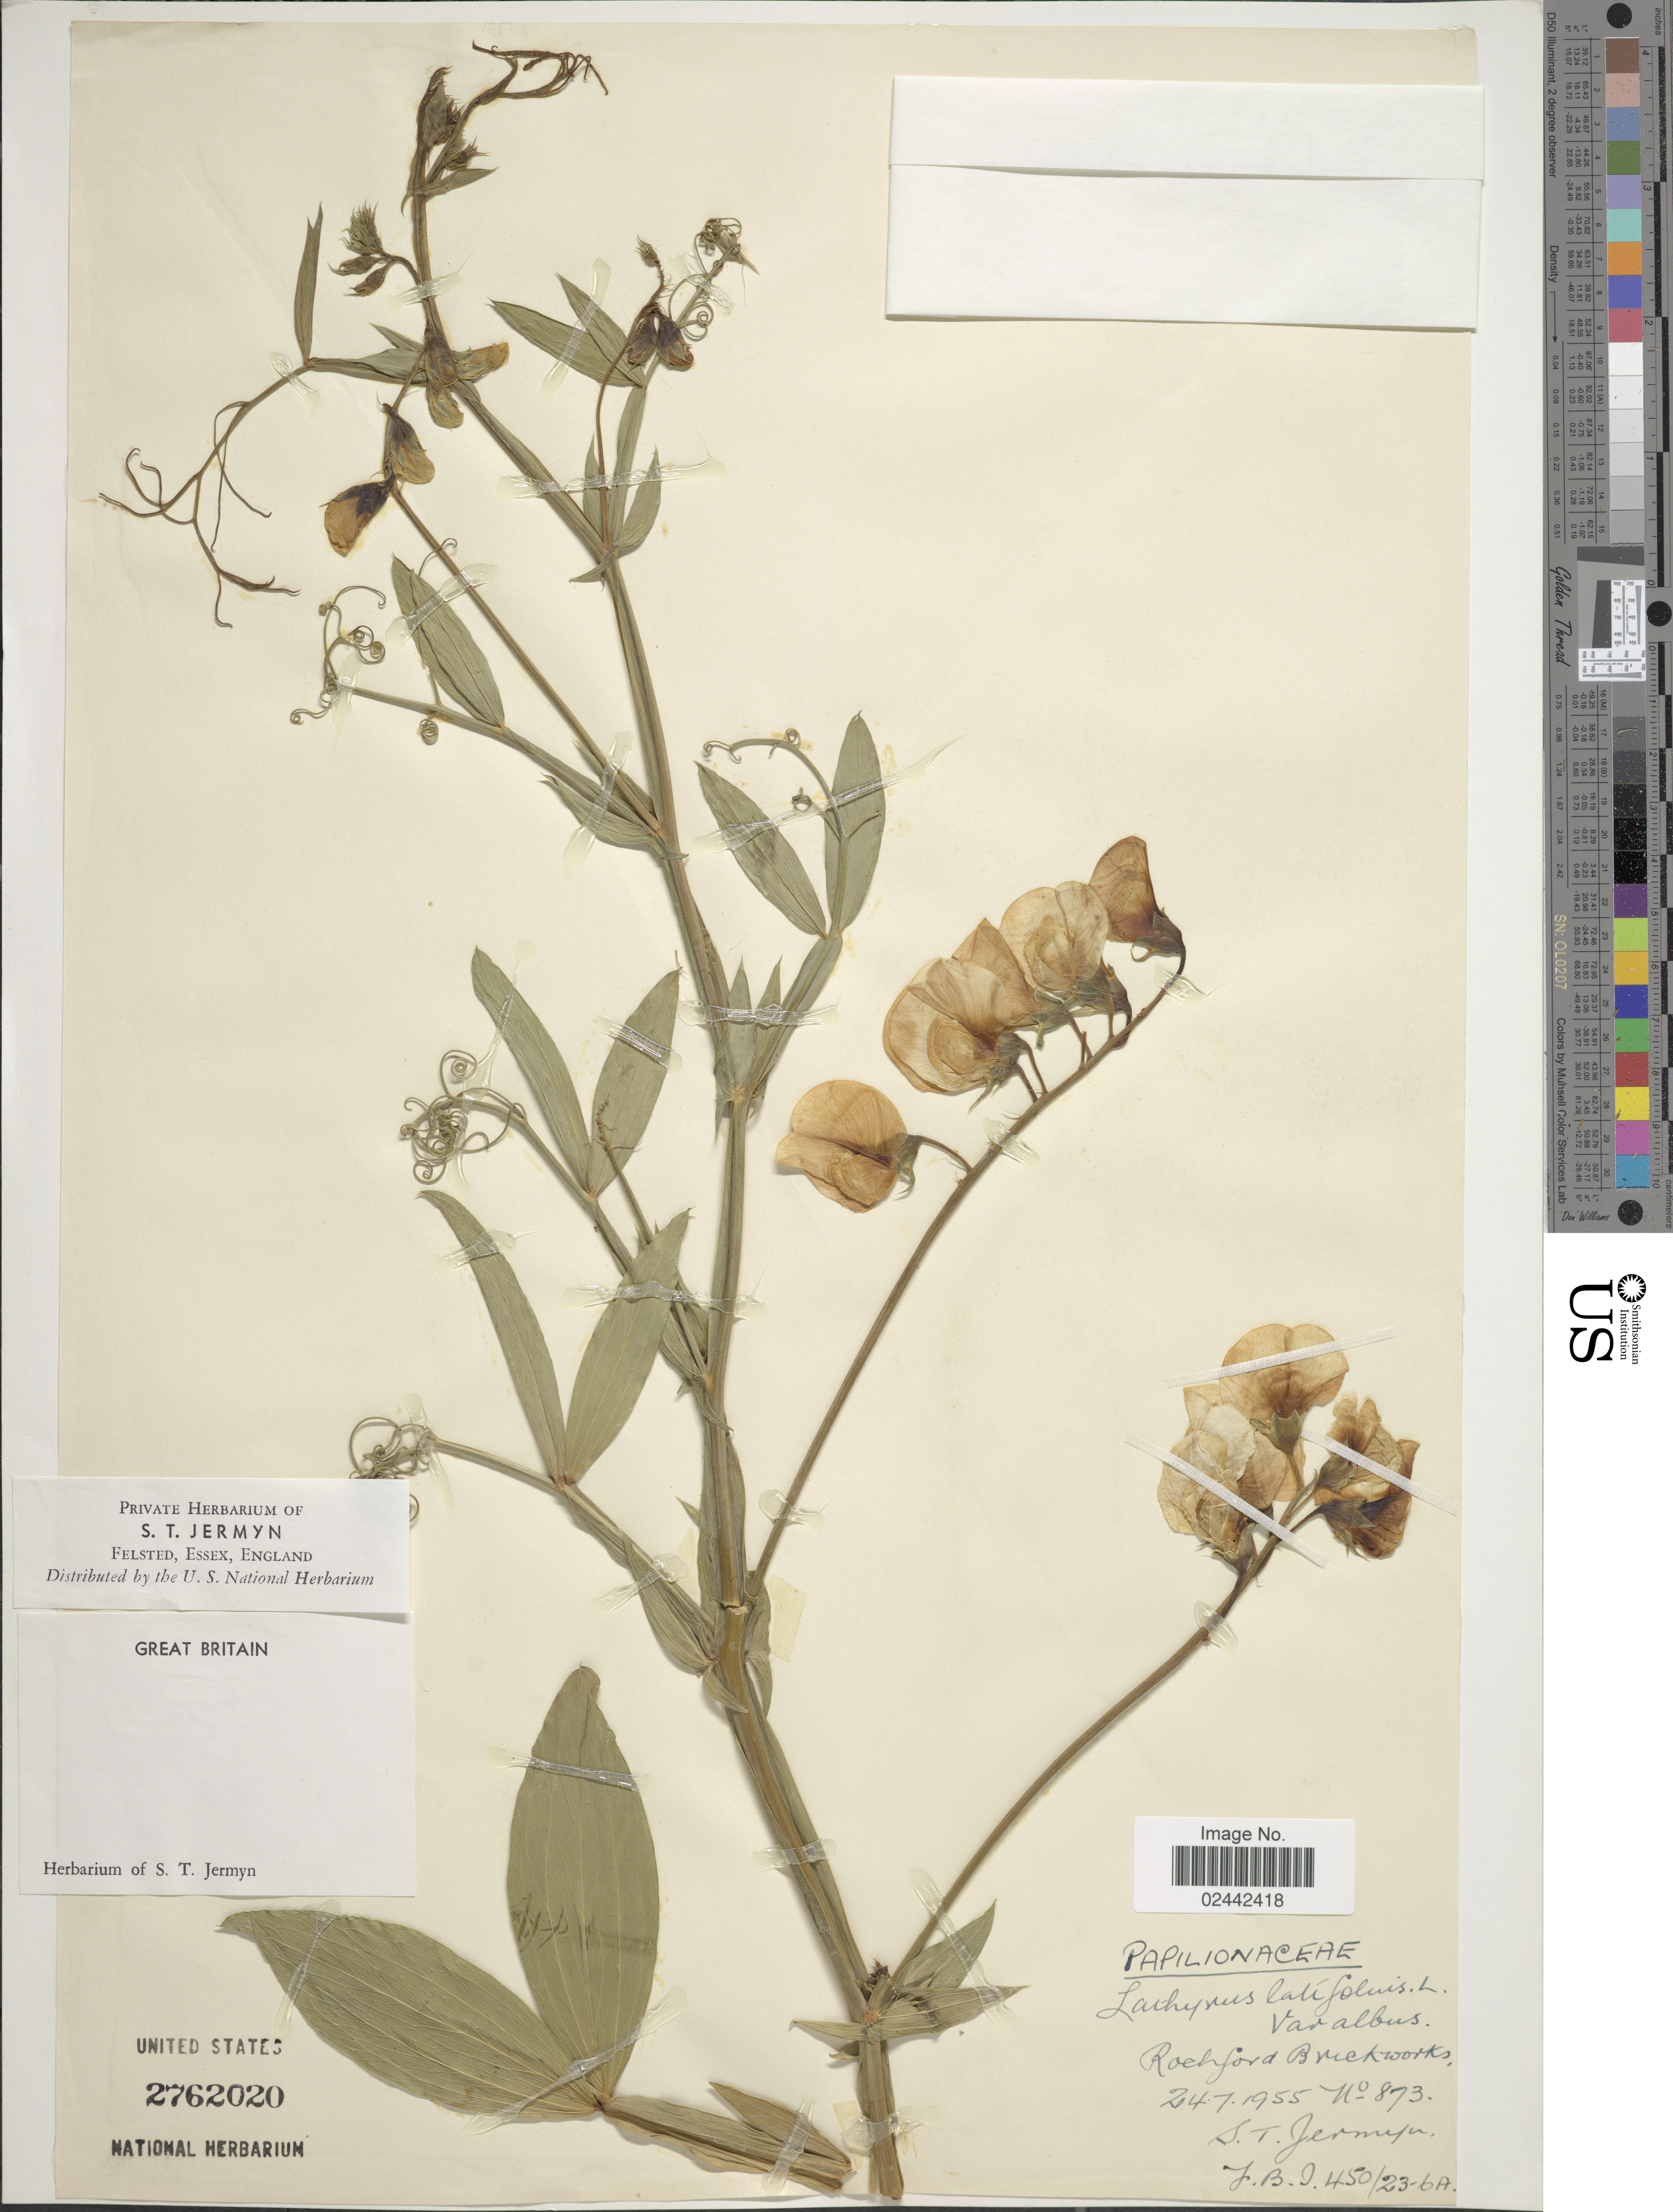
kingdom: Plantae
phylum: Tracheophyta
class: Magnoliopsida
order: Fabales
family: Fabaceae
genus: Lathyrus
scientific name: Lathyrus latifolius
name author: L.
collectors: S. Jermyn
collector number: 873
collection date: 1955-07-24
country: United Kingdom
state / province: England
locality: Great Britain, Rochford Brickworks.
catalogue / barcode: US 2762020